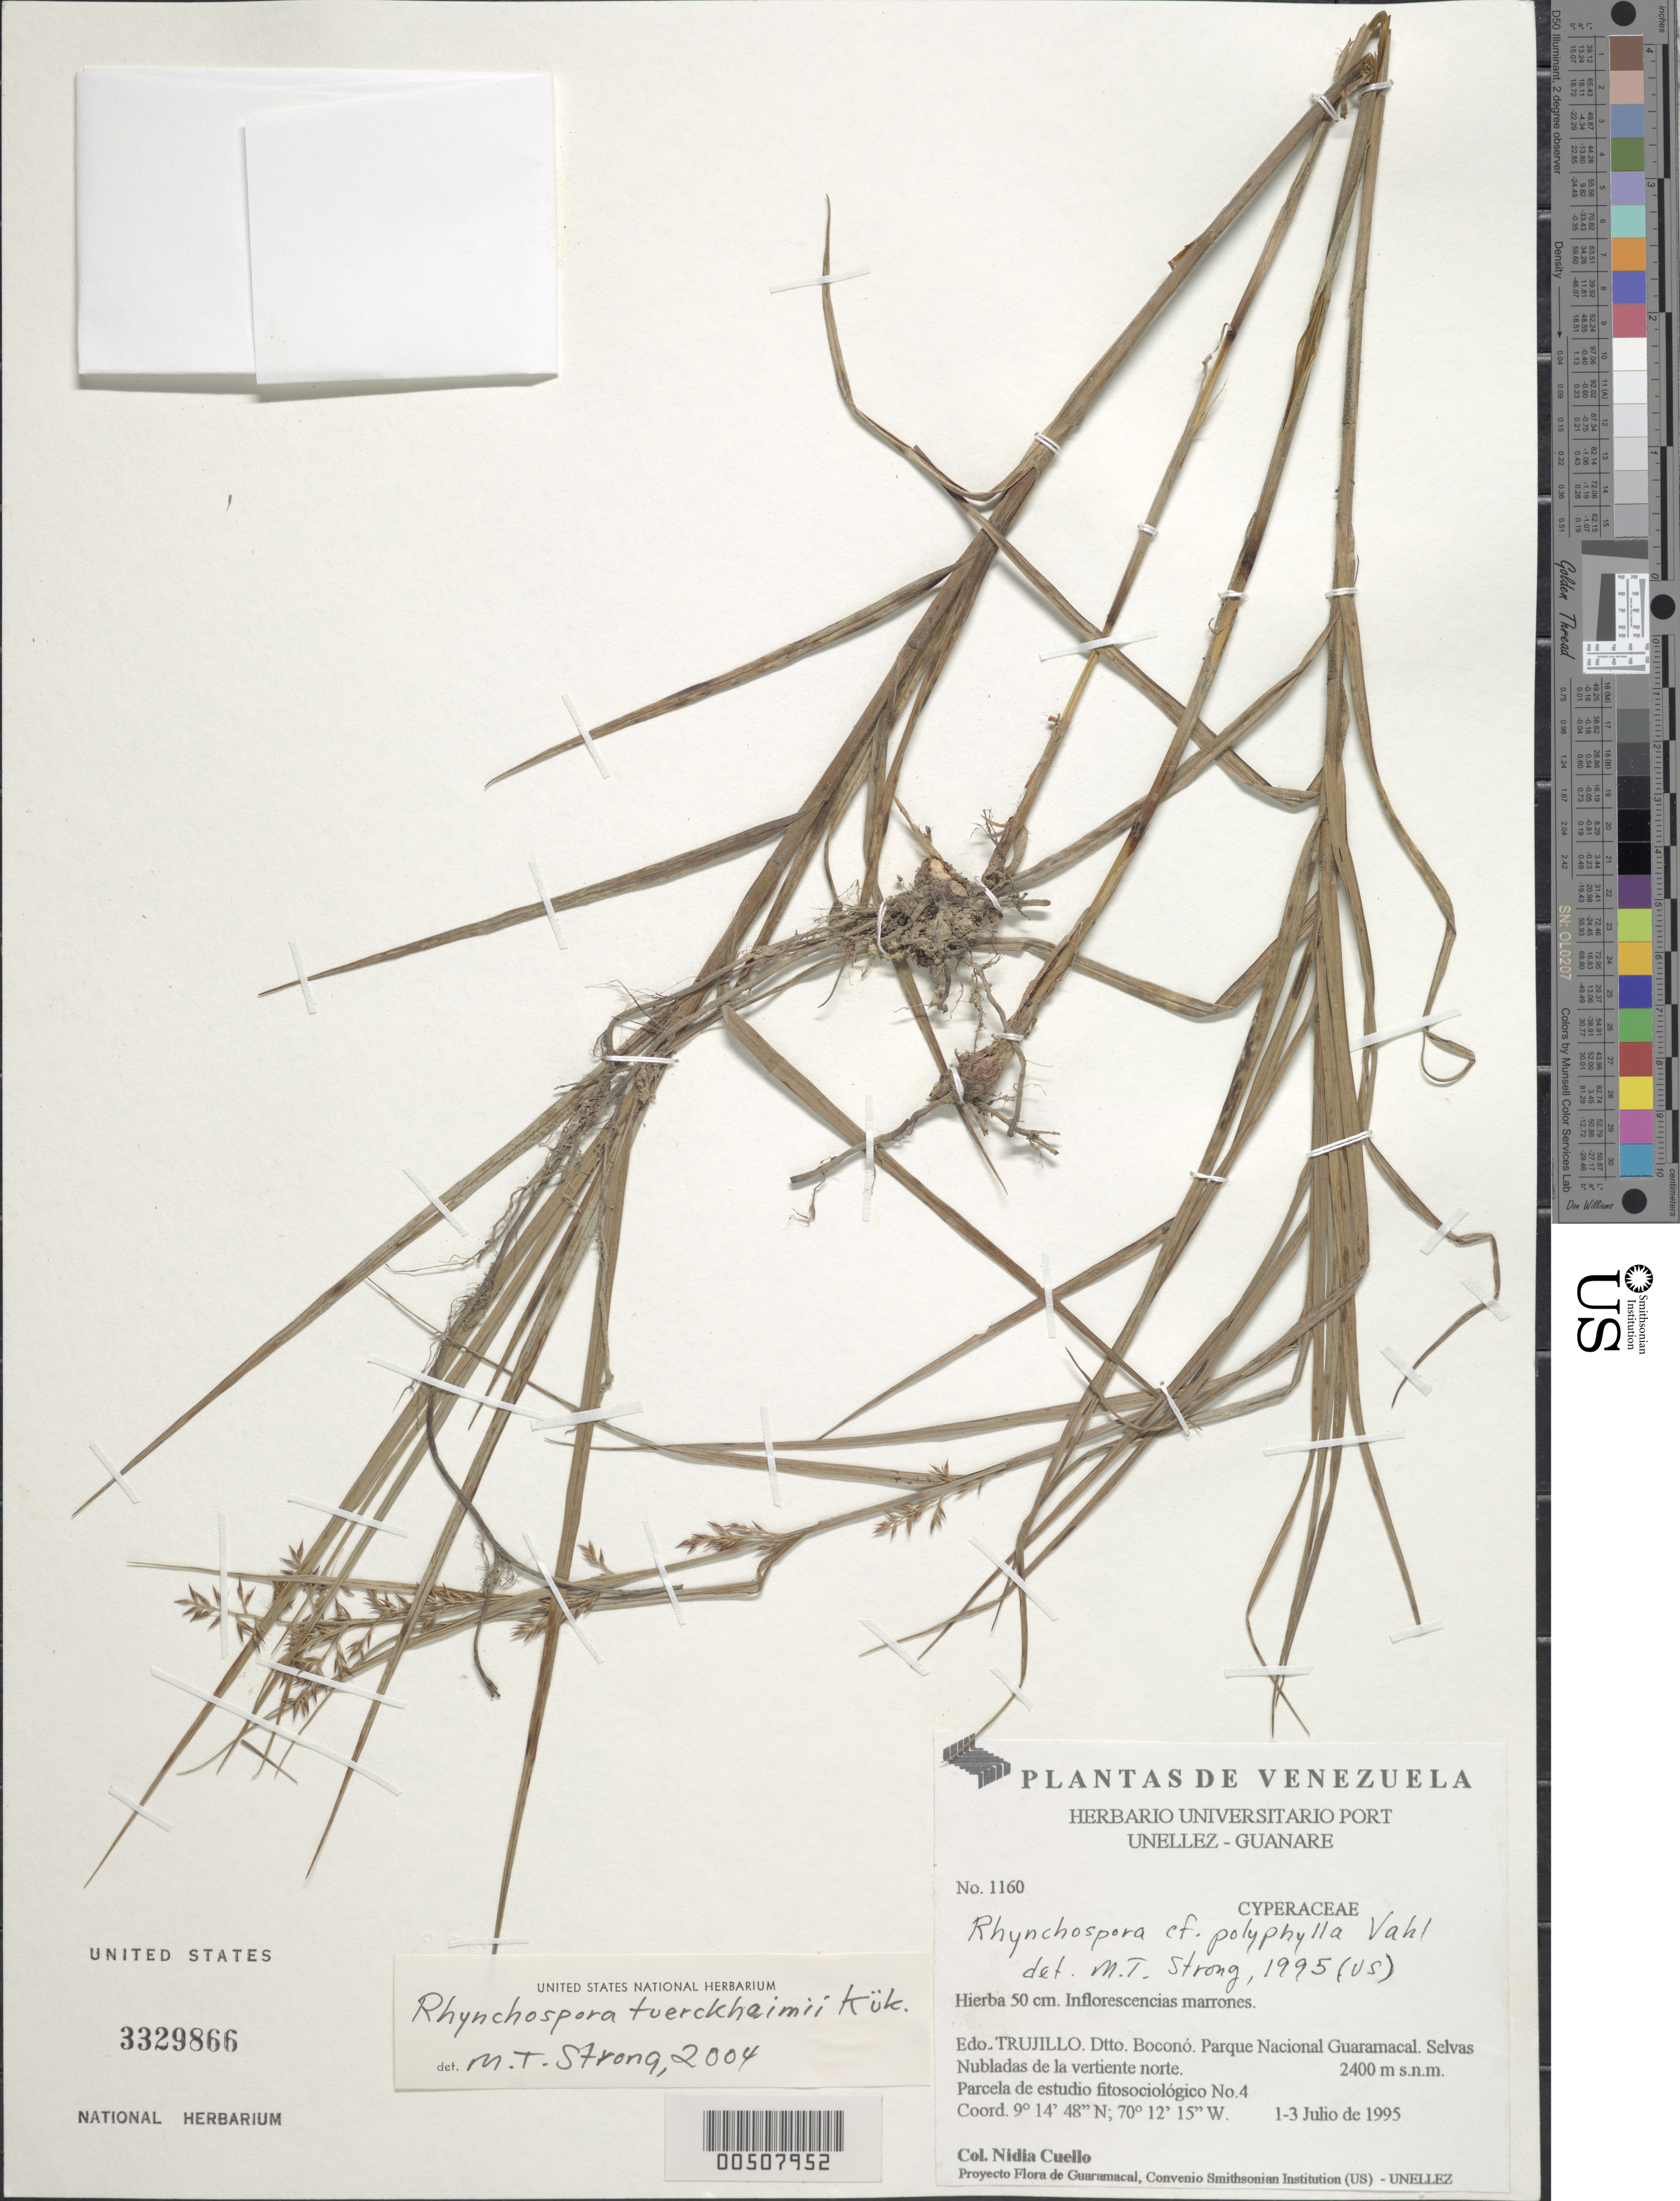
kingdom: Plantae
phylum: Tracheophyta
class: Liliopsida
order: Poales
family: Cyperaceae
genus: Rhynchospora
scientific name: Rhynchospora polyphylla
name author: (Vahl) Vahl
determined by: Strong, M. T., (US), Smithsonian Institution - National Museum of Natural History (UNITED STATES)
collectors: N. L. Cuello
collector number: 1160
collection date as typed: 01 Jul 1995 to 03 Jul 1995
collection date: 1995-07-01/1995-07-03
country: Venezuela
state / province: Trujillo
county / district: Boconó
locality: Parque Nacional Guaramacal. Vertiente N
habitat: Selvas Nubladas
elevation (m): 2400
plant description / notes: AAU, MO, PORT, US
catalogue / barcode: US 3329866